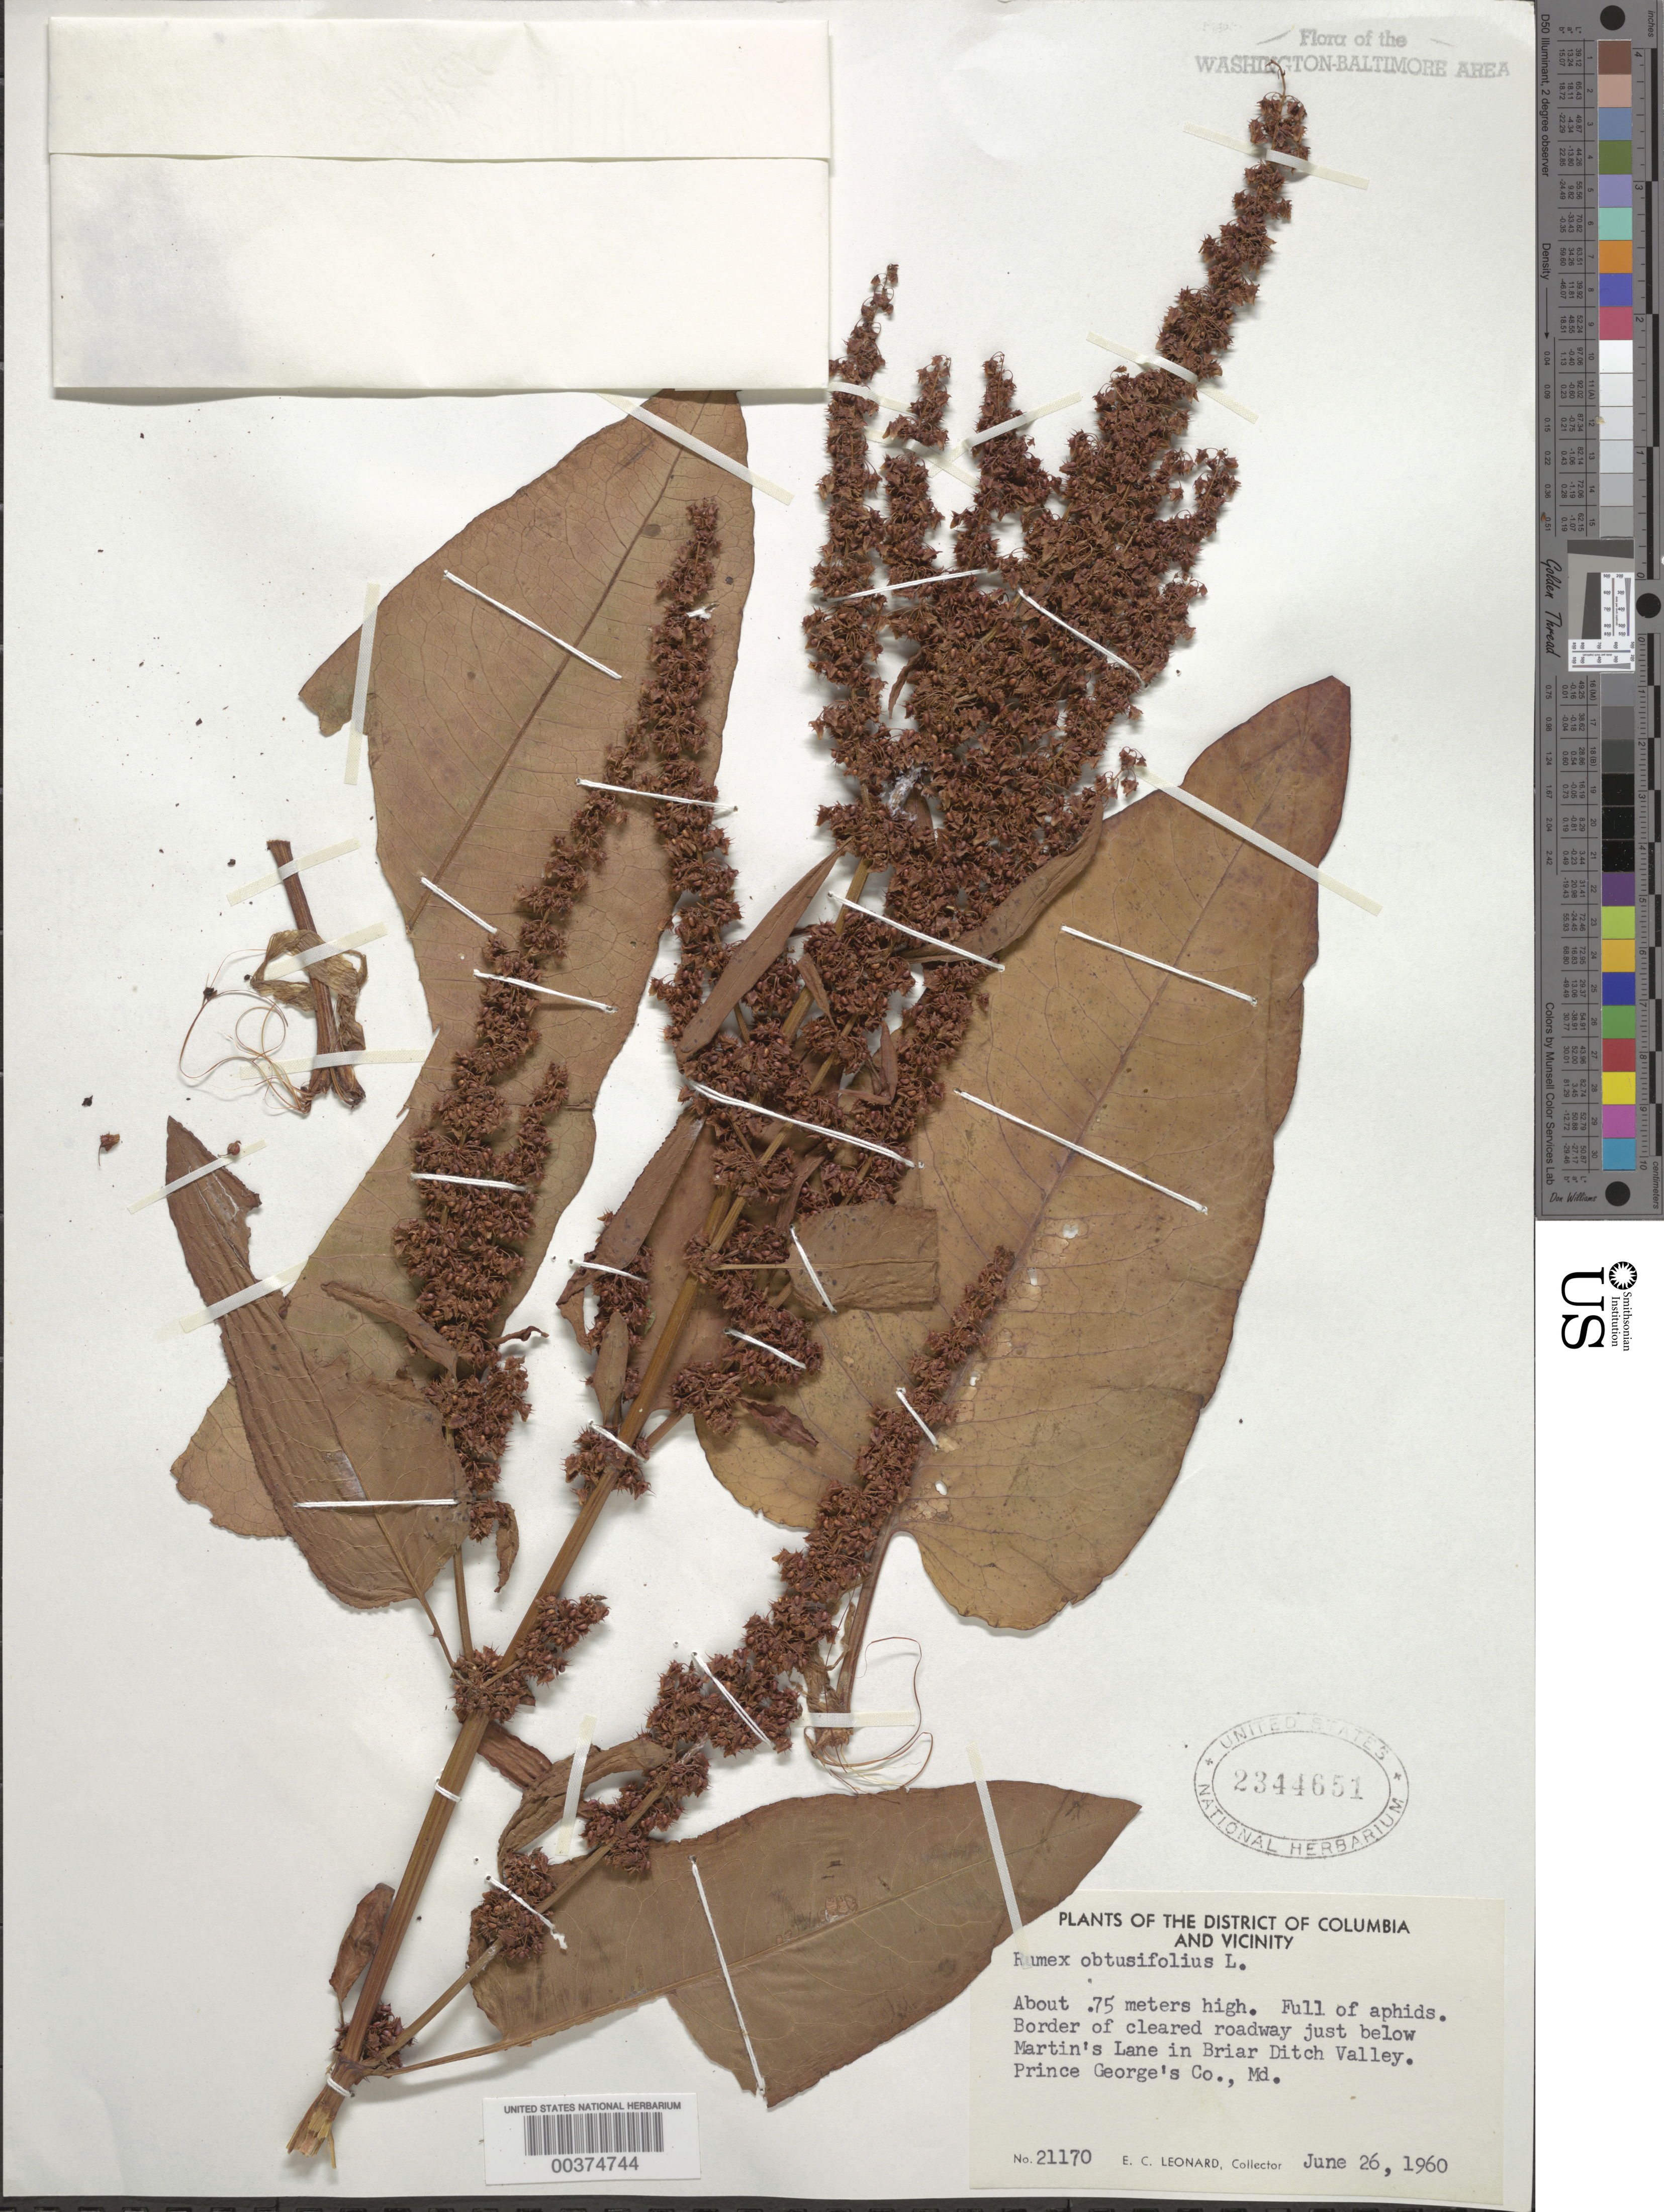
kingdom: Plantae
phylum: Tracheophyta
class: Magnoliopsida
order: Caryophyllales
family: Polygonaceae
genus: Rumex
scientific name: Rumex obtusifolius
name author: L.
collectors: E. C. Leonard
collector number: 21170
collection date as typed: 26 Jun 1960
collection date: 1960-06-26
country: United States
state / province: Maryland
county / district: Prince George's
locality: Below Martins Lane, Briar Ditch Valley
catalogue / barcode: US 2344651